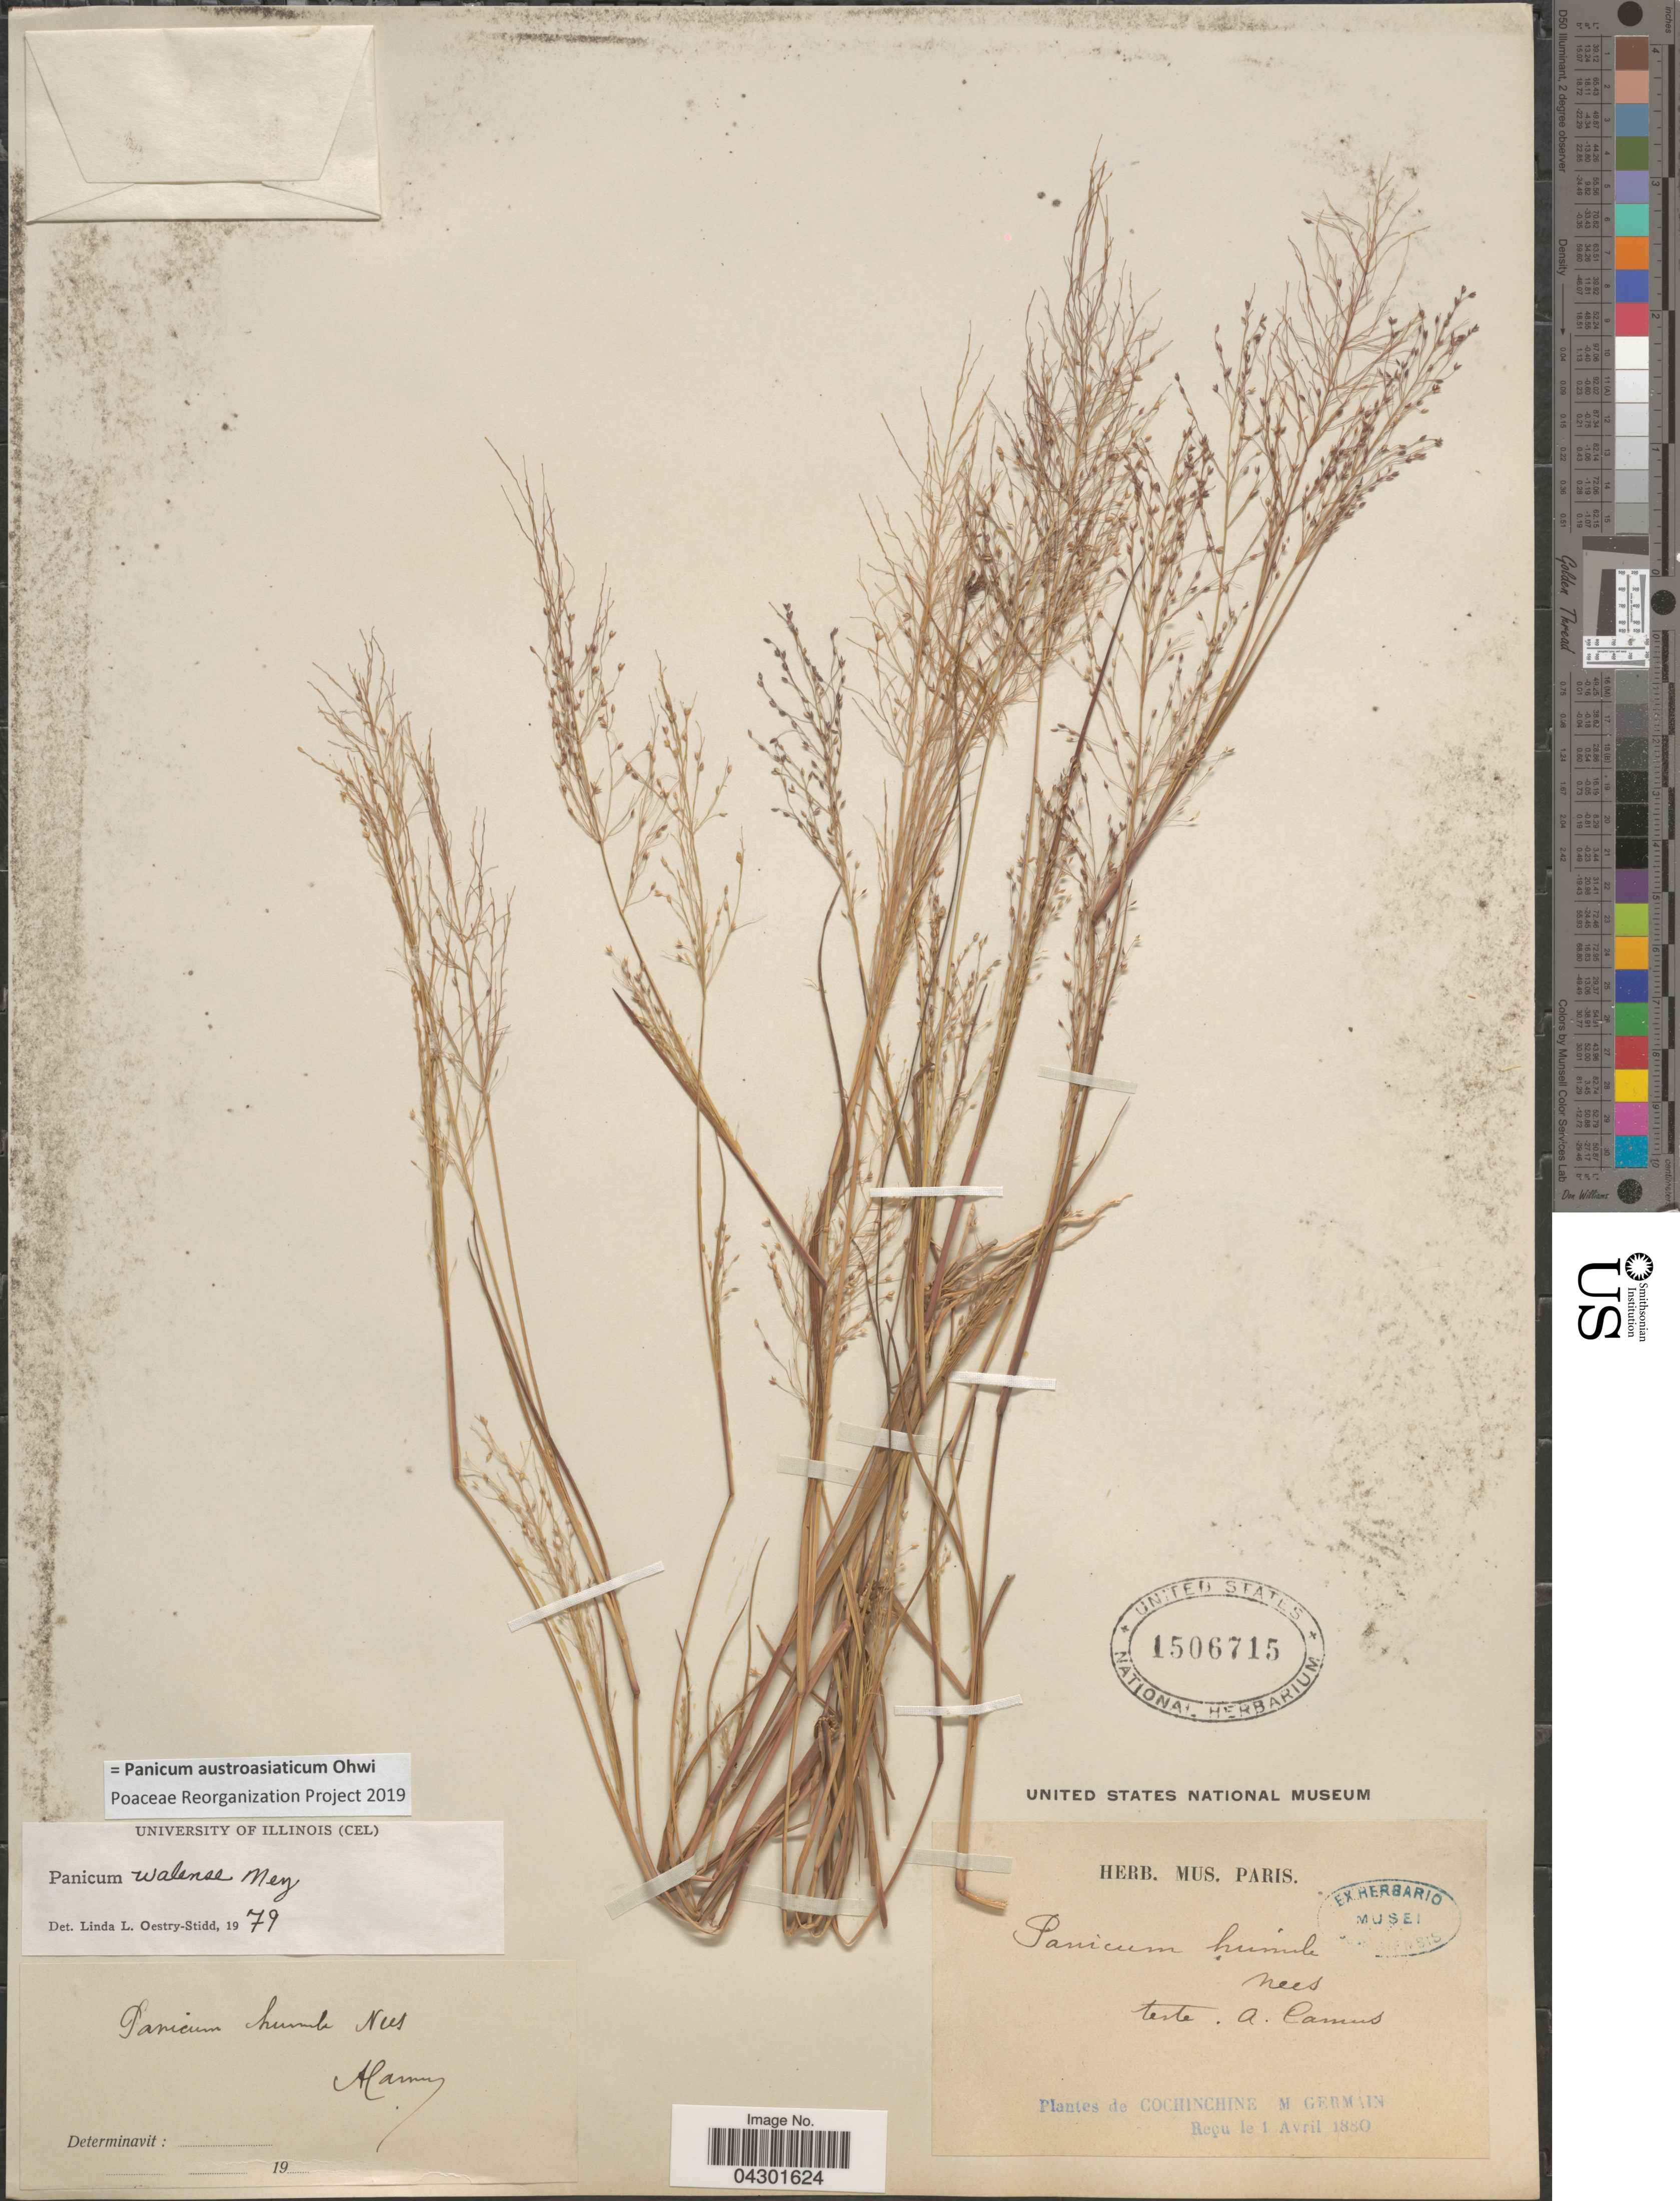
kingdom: Plantae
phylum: Tracheophyta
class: Liliopsida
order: Poales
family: Poaceae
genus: Panicum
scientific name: Panicum austroasiaticum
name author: Ohwi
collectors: M. Germain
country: Vietnam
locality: Cochinchine.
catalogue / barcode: US 1506715